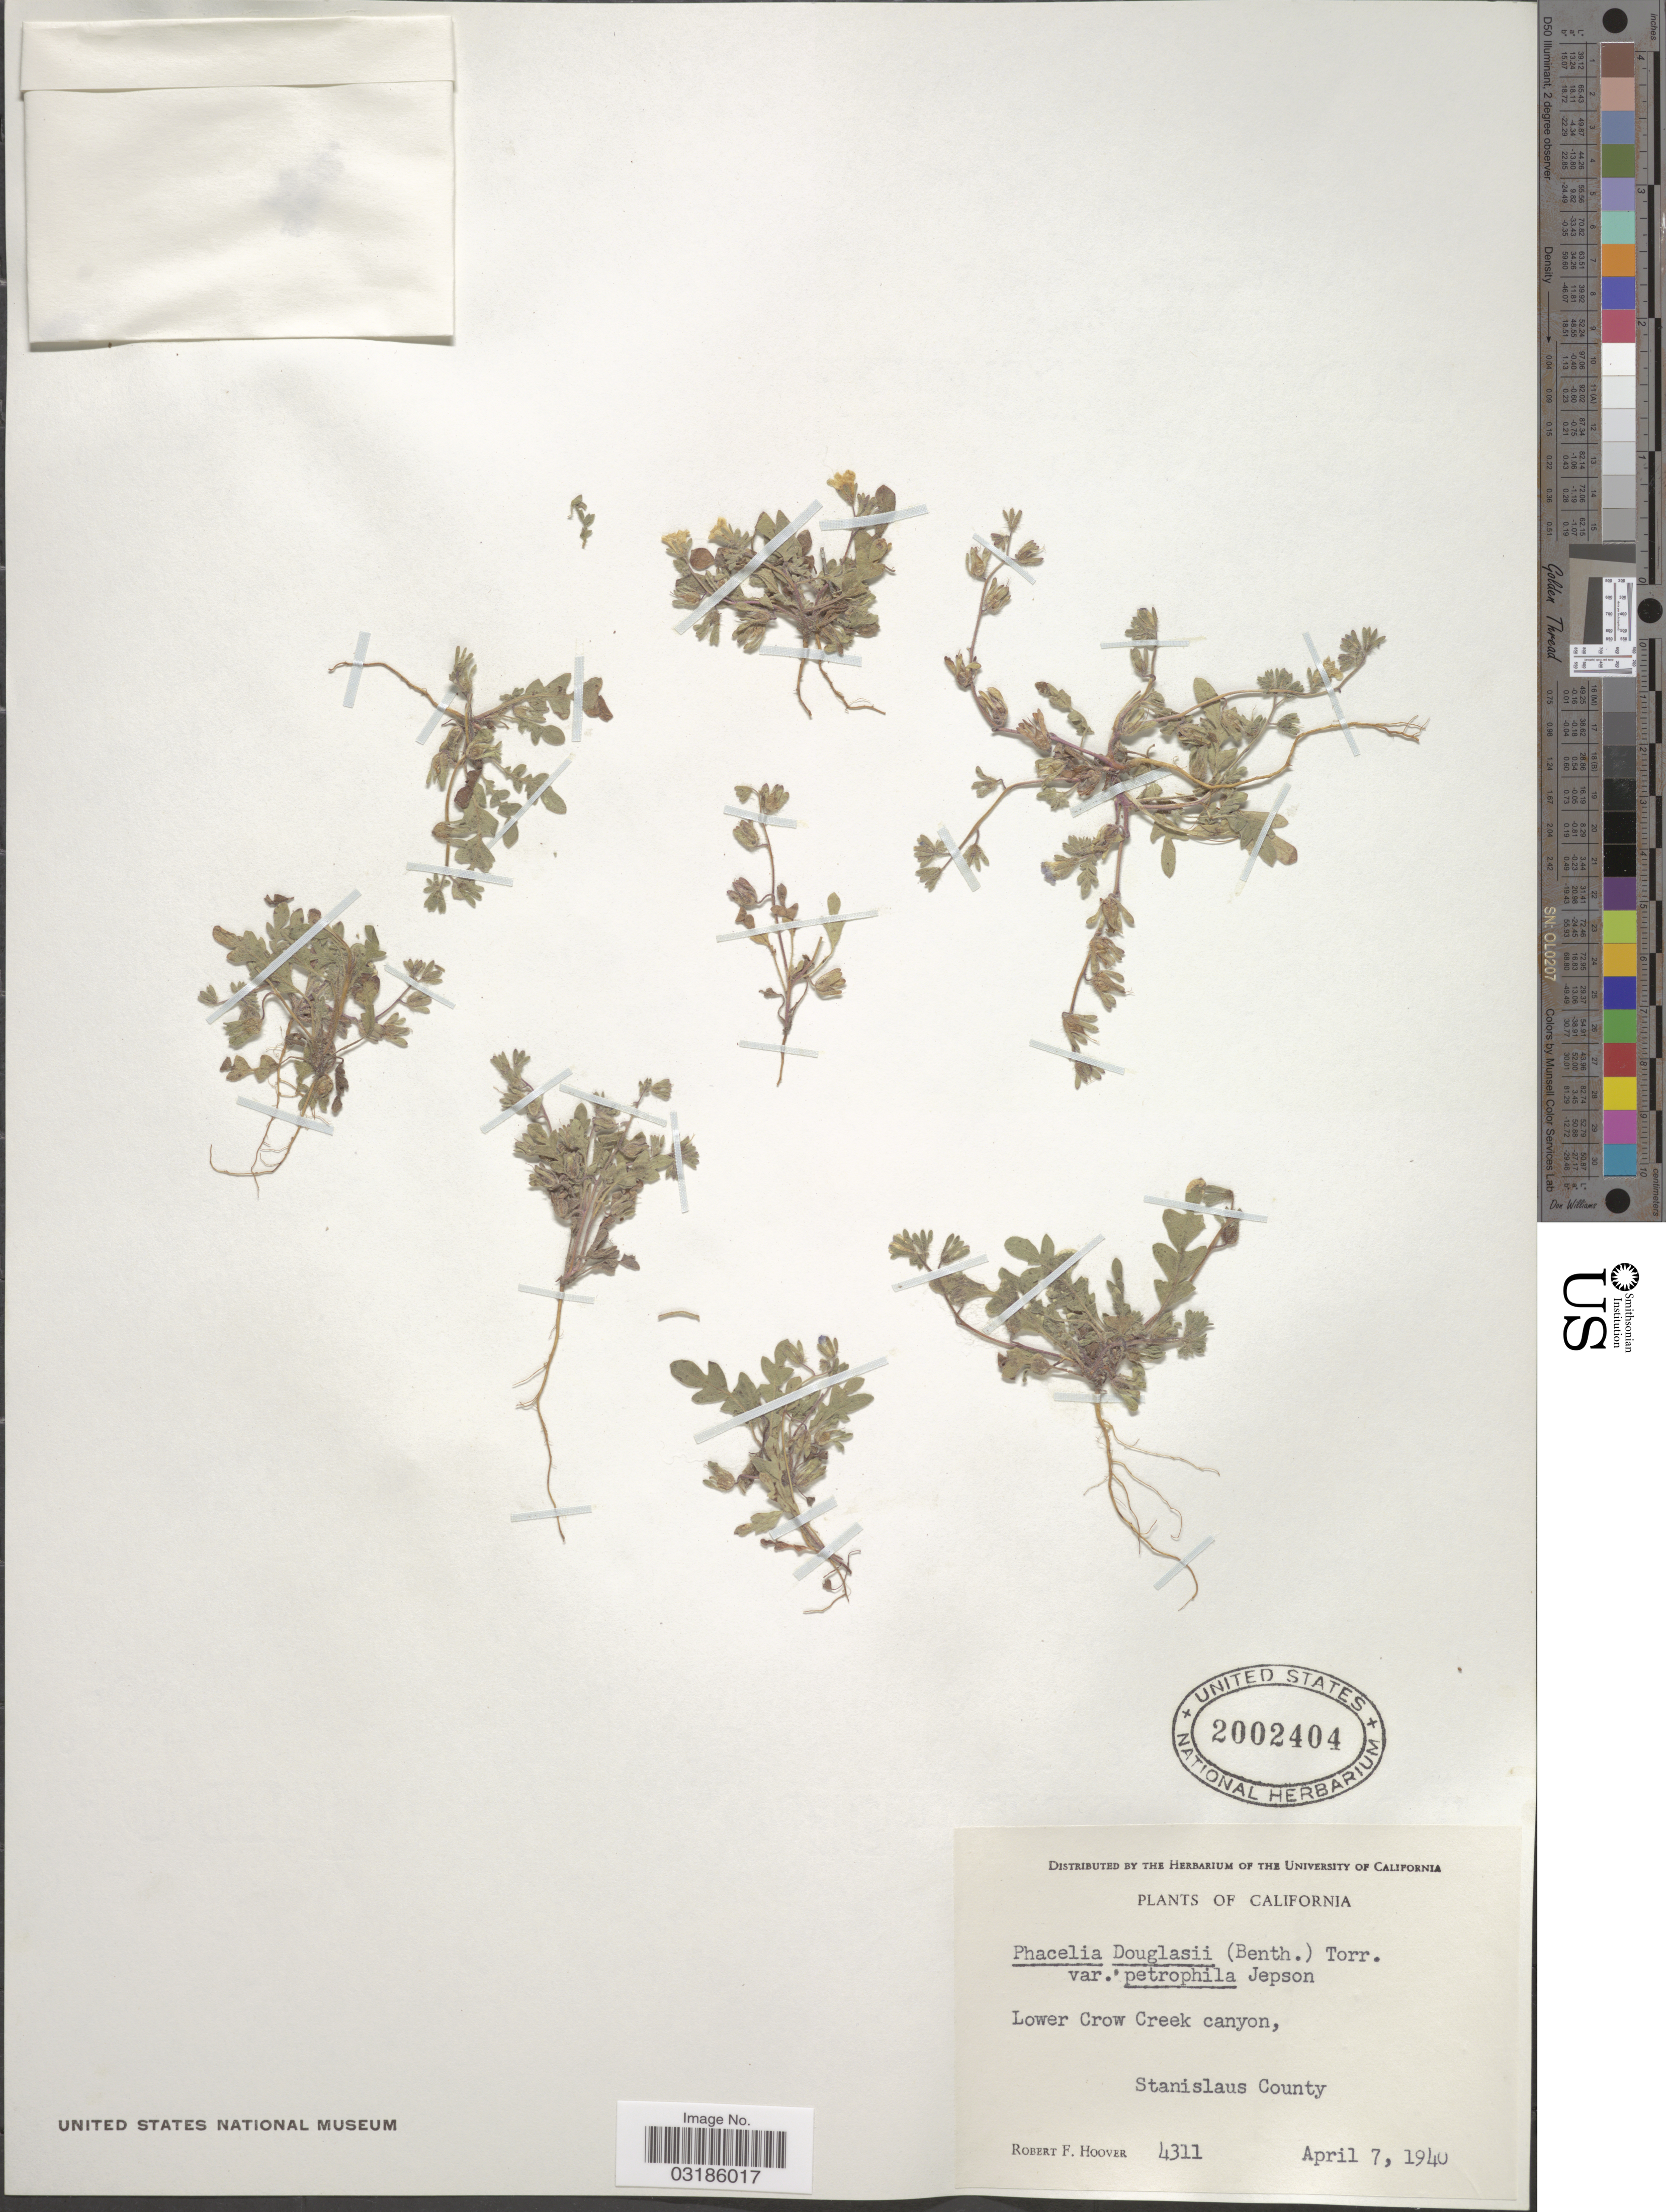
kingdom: Plantae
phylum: Tracheophyta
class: Magnoliopsida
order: Boraginales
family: Hydrophyllaceae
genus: Phacelia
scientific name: Phacelia douglasii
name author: (Benth.) Torr.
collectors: R. F. Hoover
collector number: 4311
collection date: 1940-04-07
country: United States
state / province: California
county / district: Stanislaus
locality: Lower Crow Creek canyon, Stanislaus County.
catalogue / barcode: US 2002404